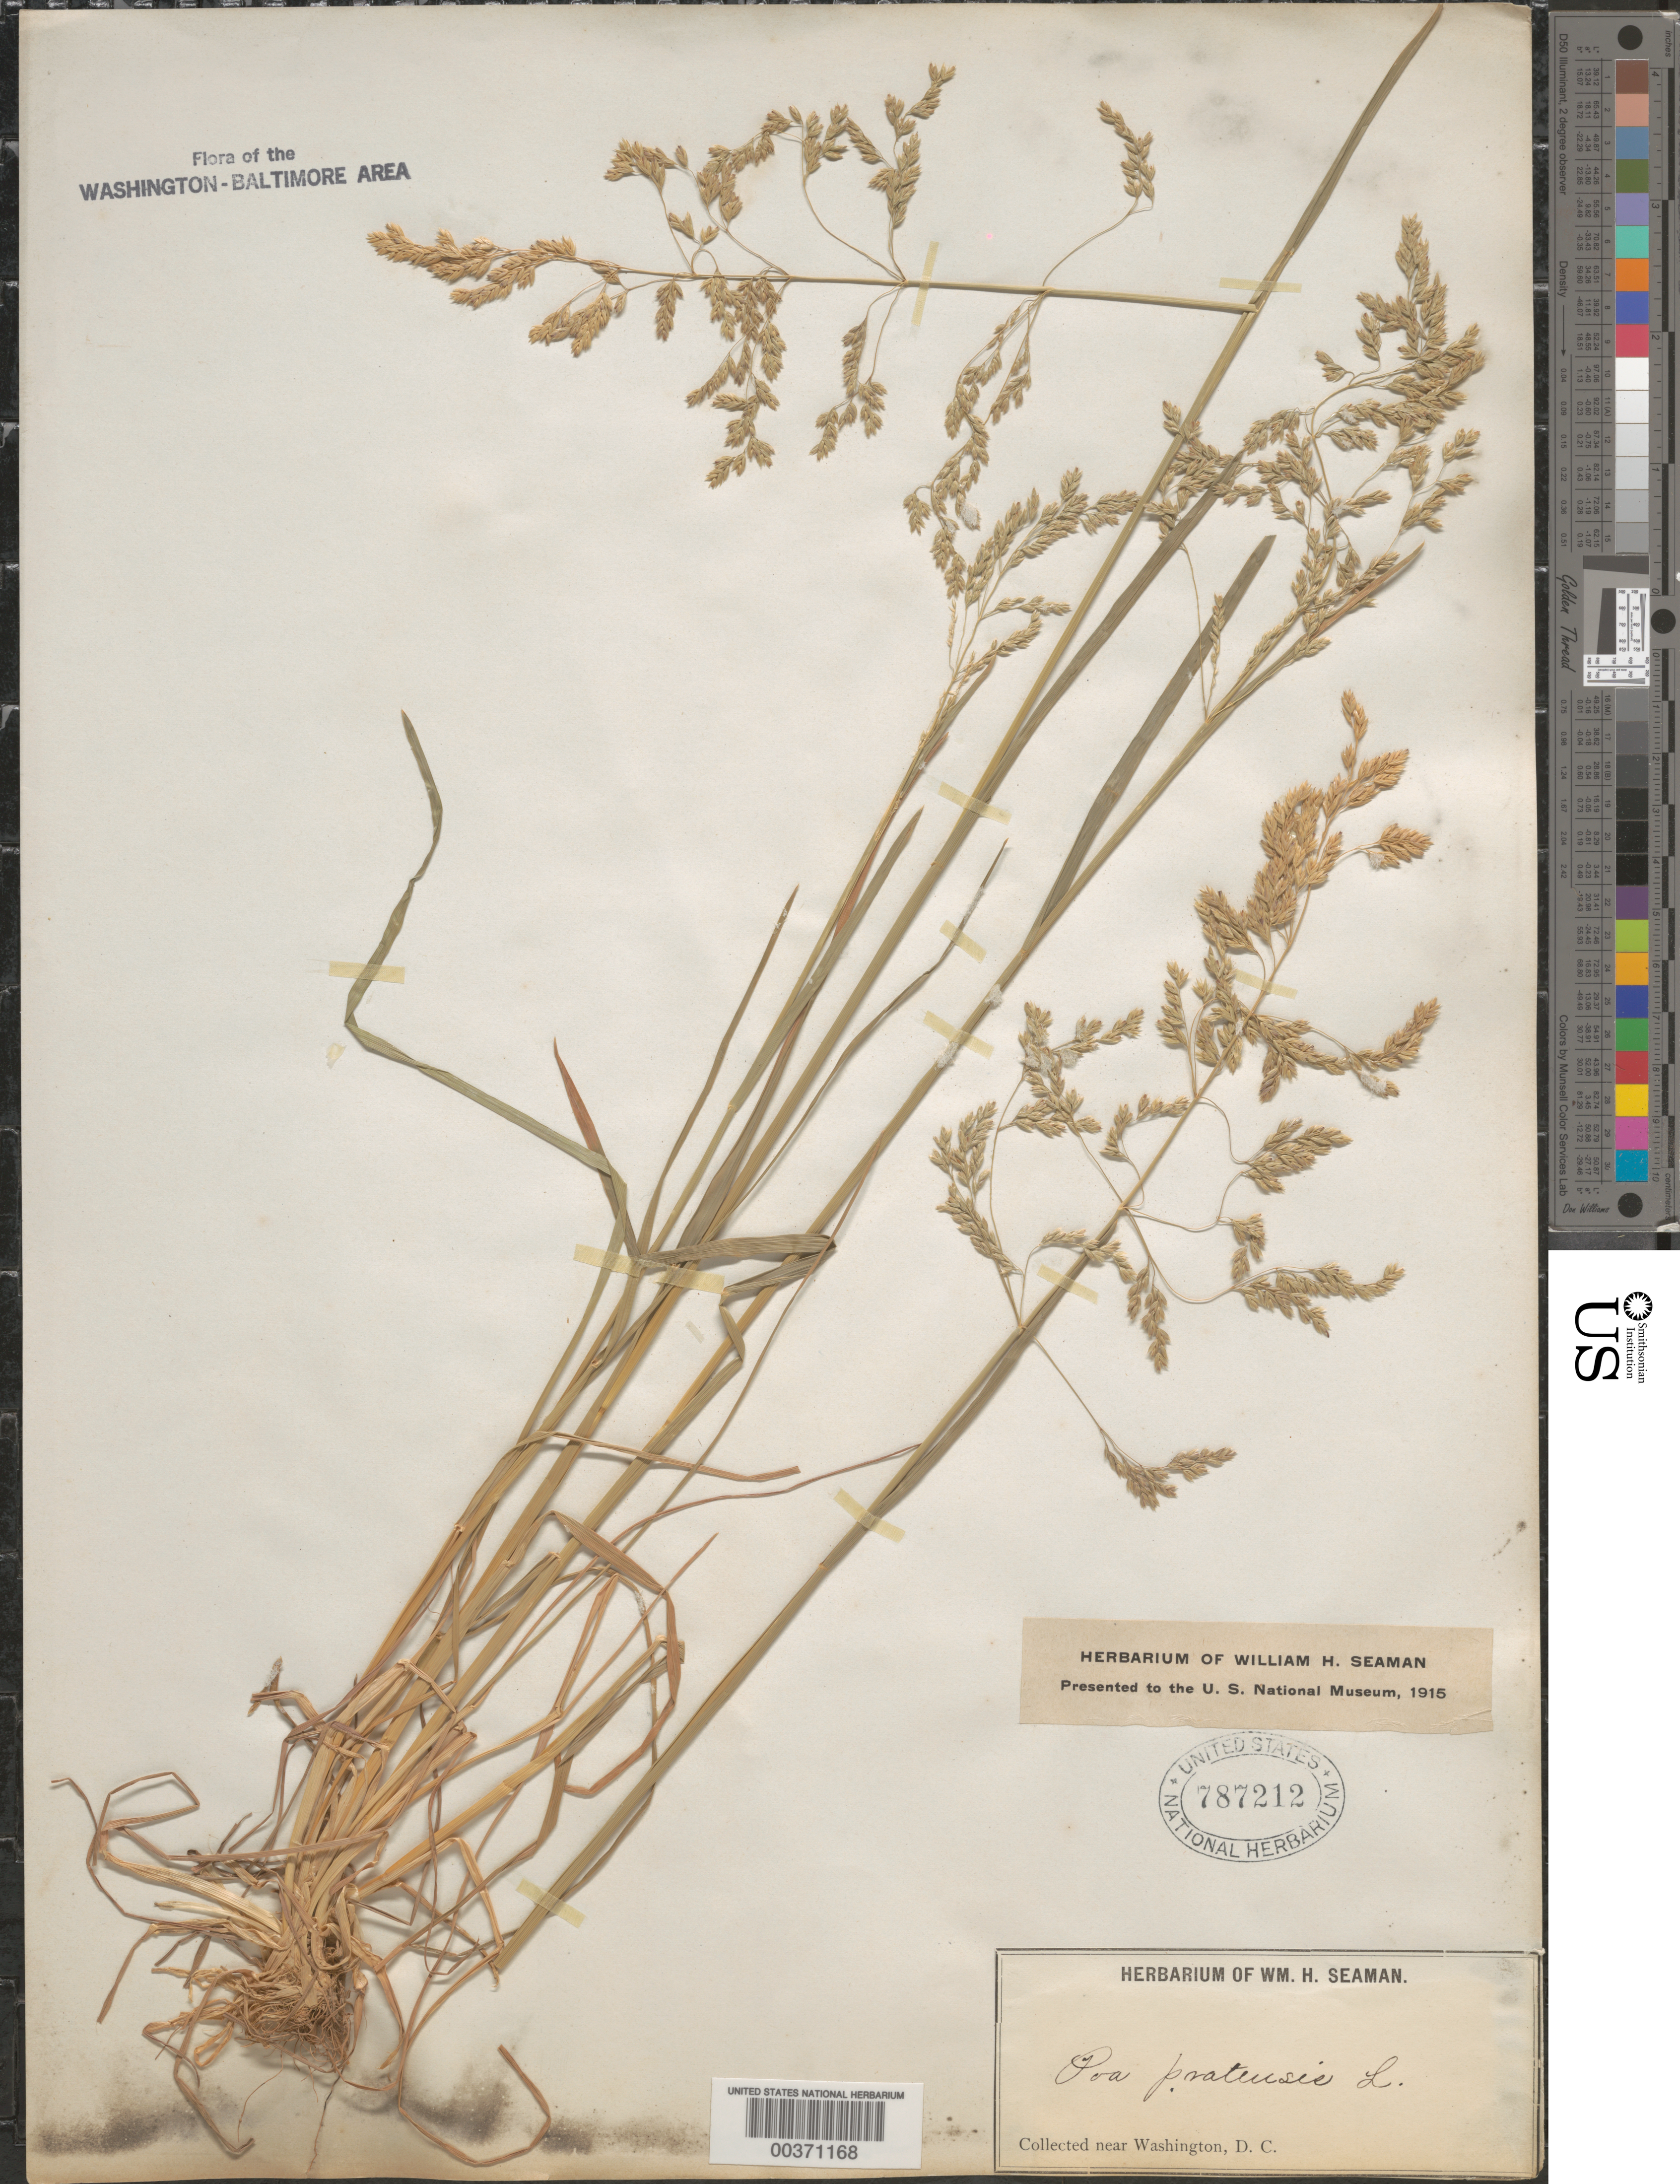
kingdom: Plantae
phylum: Tracheophyta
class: Liliopsida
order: Poales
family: Poaceae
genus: Poa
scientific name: Poa pratensis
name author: L.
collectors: W. Seaman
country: United States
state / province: District of Columbia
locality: Washington DC area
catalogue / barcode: US 787212